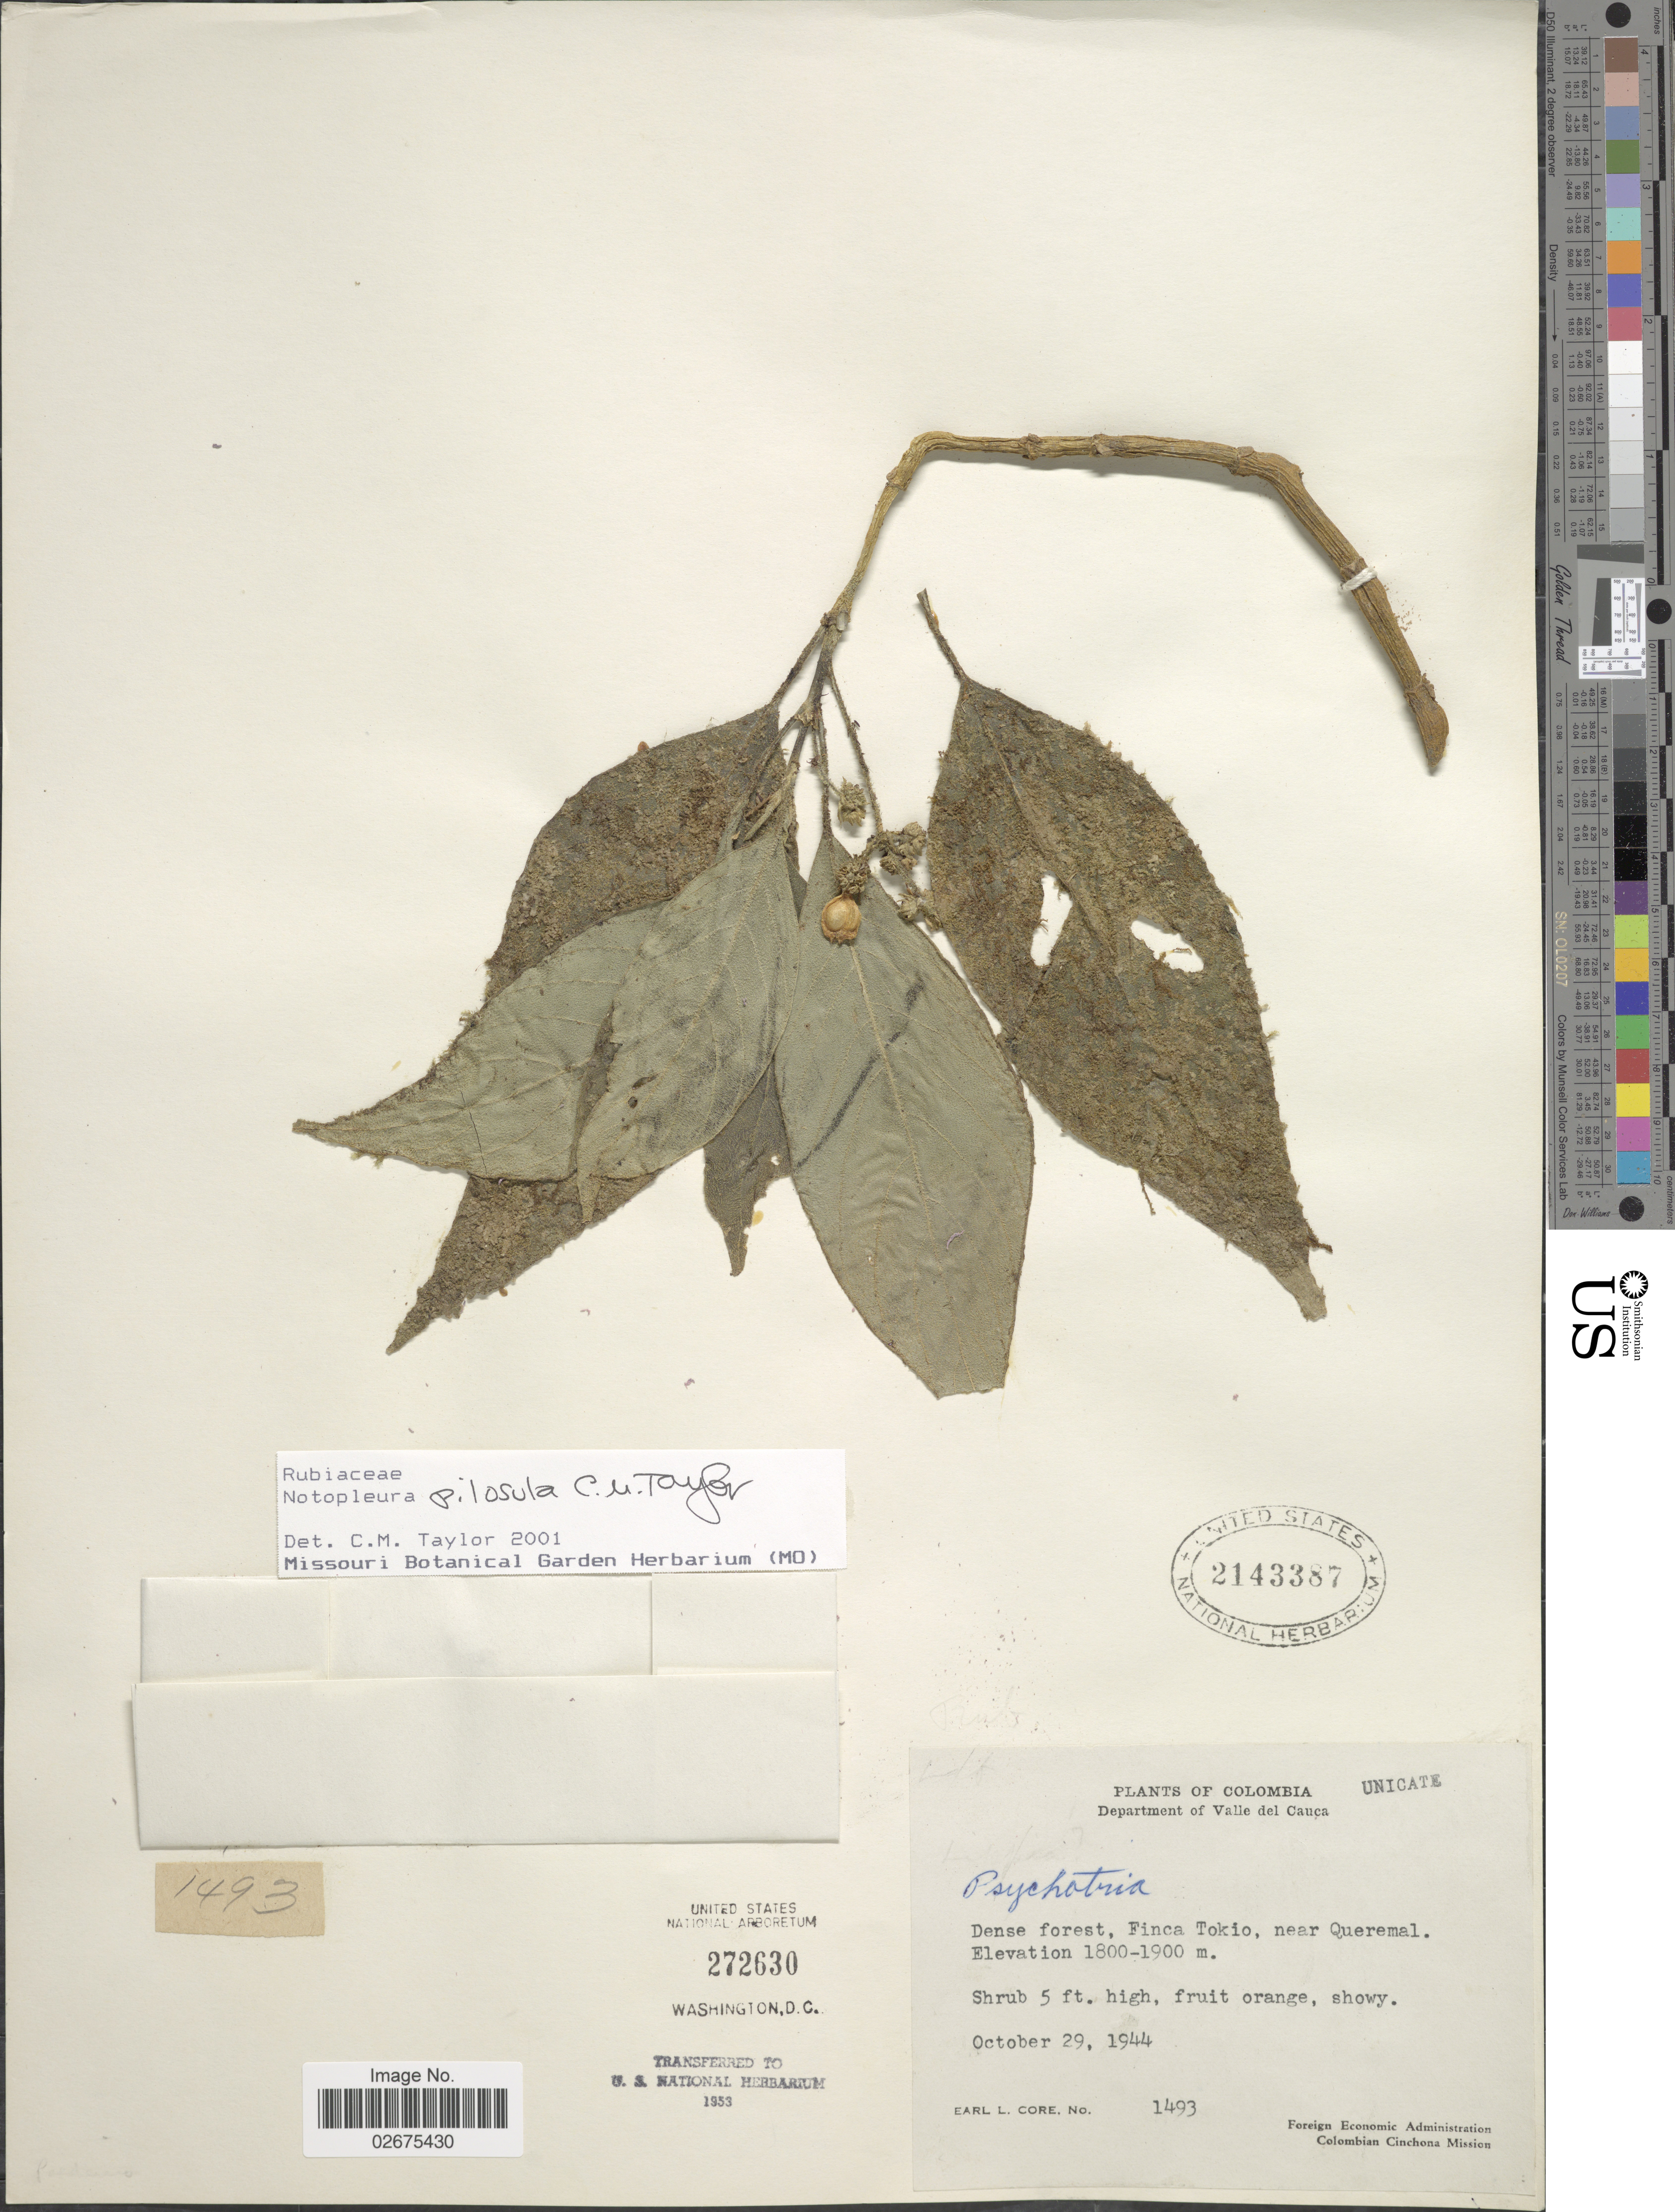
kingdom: Plantae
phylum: Tracheophyta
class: Magnoliopsida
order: Gentianales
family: Rubiaceae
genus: Notopleura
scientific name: Notopleura pilosula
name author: C.M. Taylor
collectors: E. L. Core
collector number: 1493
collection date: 1944-10-29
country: Colombia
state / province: Valle del Cauca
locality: Finca Tokio, near Queremal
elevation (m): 1800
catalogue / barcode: US 2143387